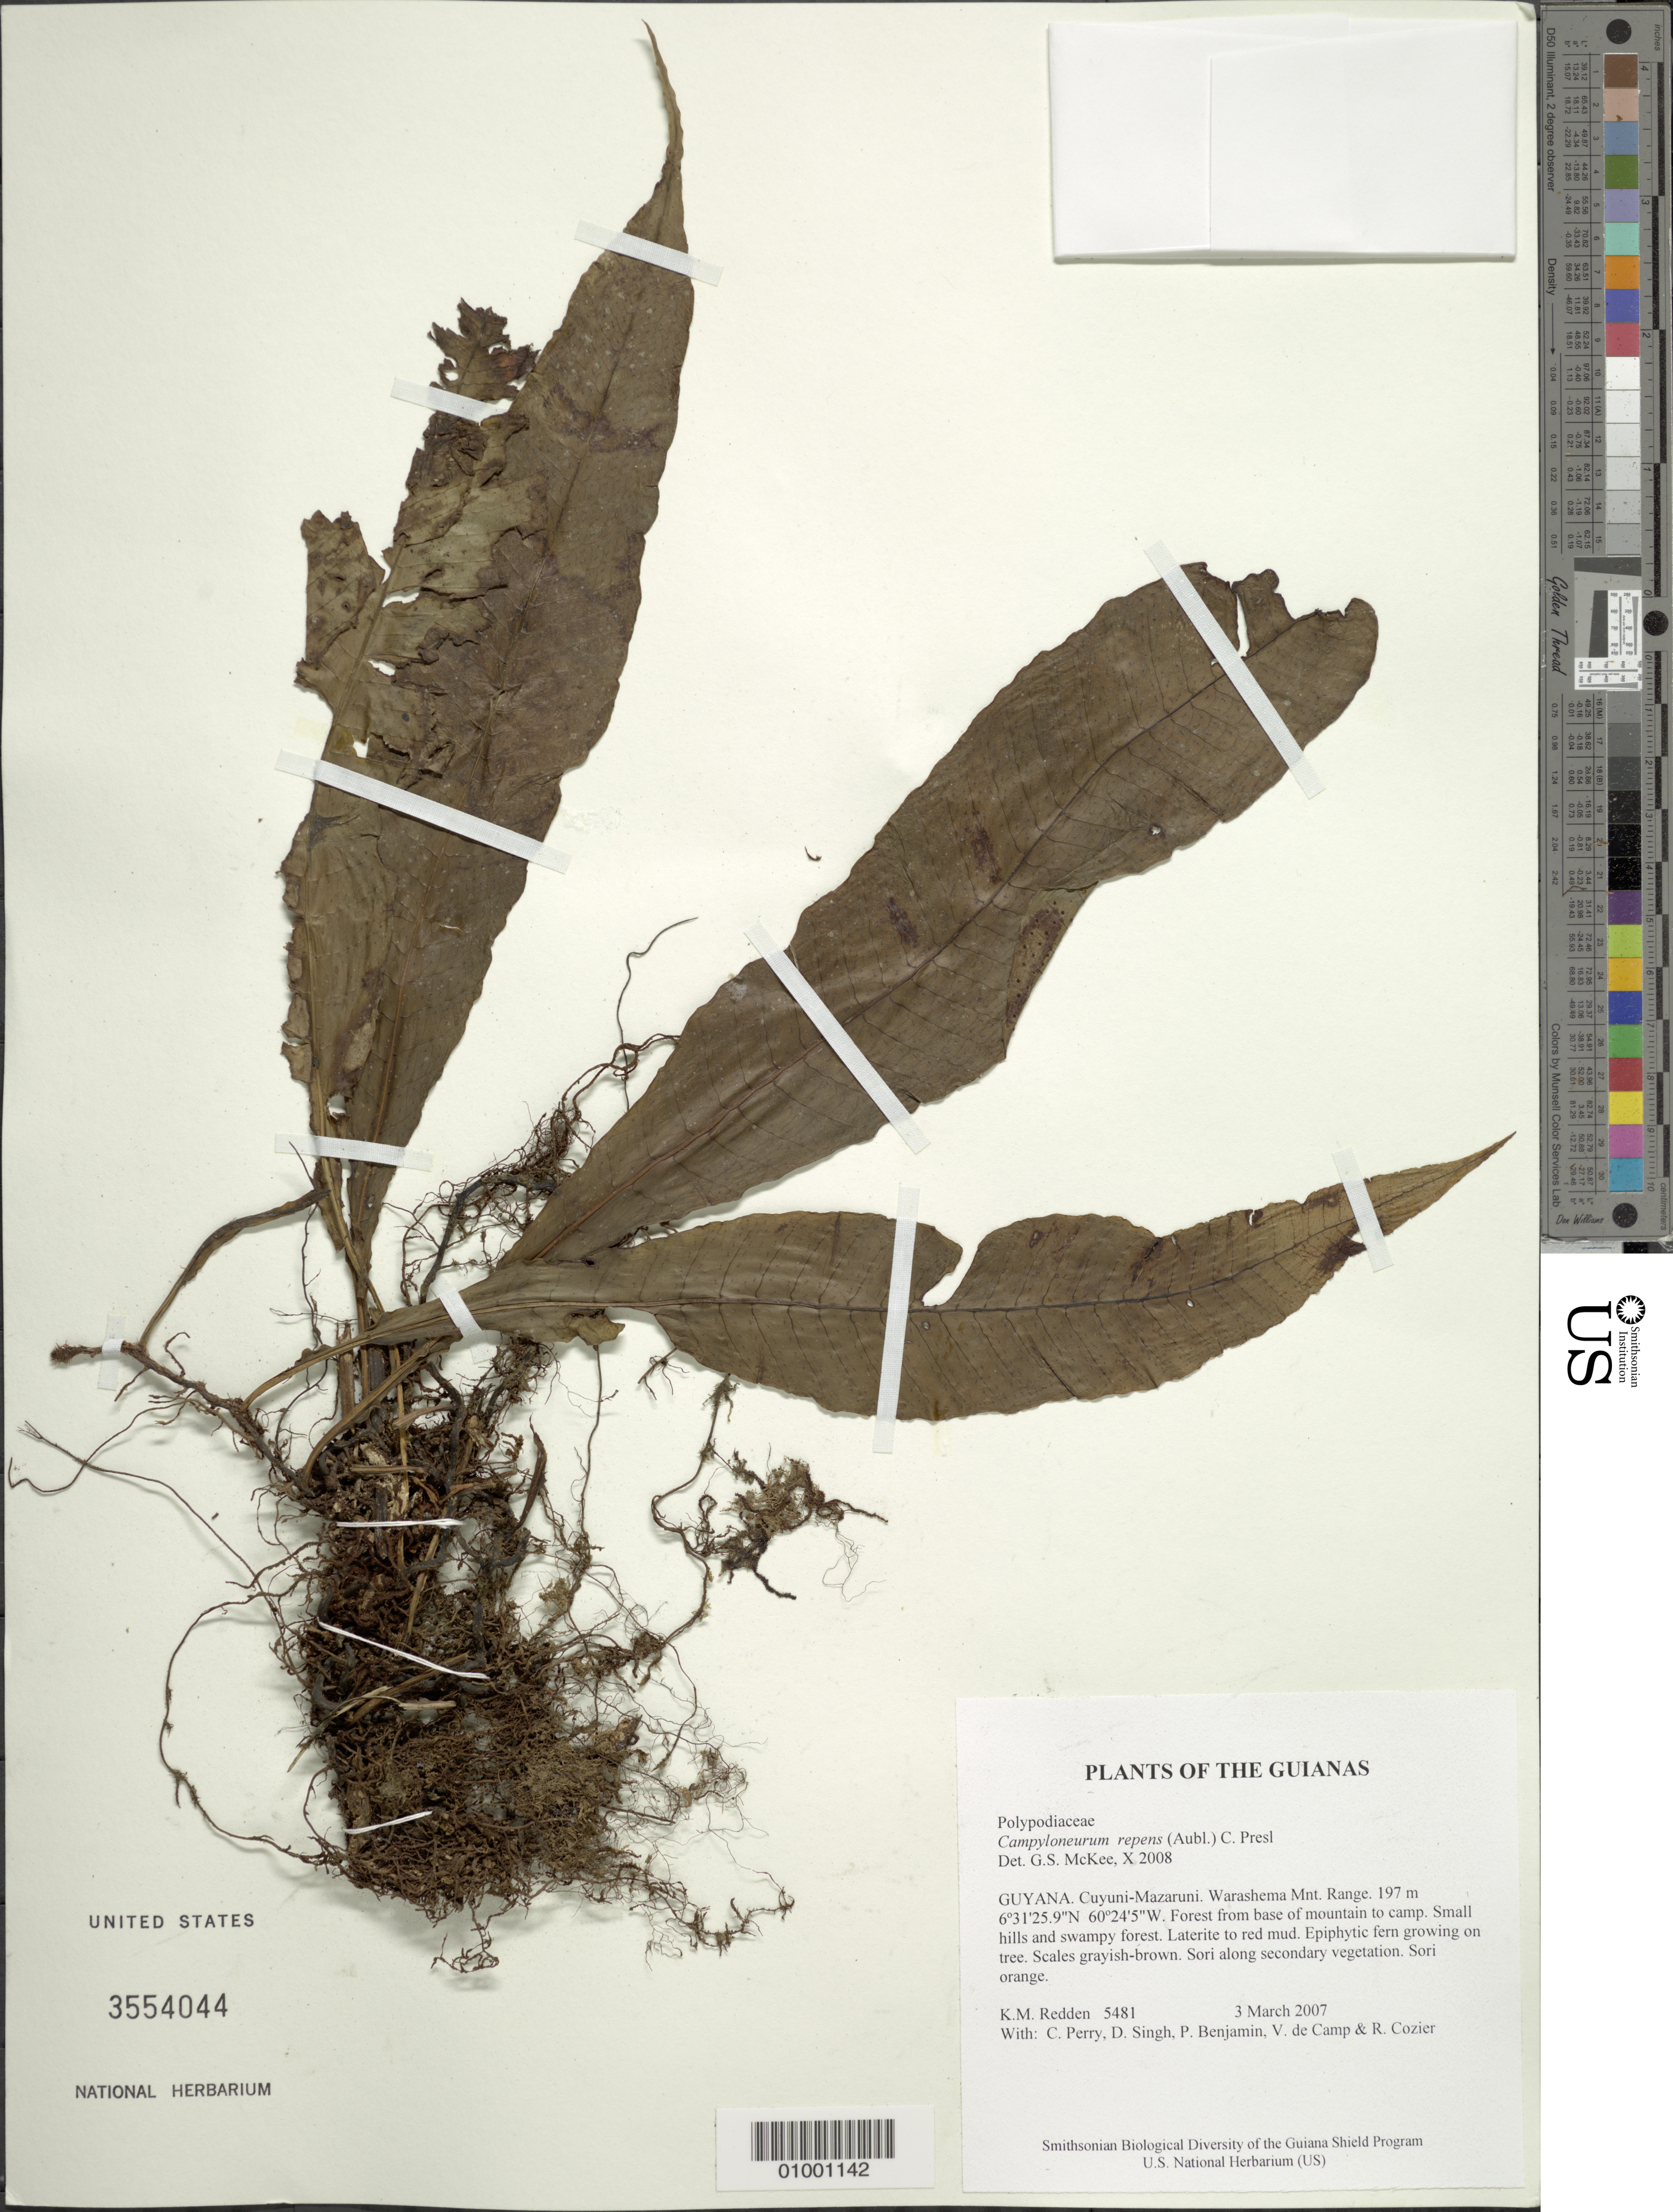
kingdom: Plantae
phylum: Tracheophyta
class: Polypodiopsida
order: Polypodiales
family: Polypodiaceae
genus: Campyloneurum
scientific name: Campyloneurum repens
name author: (Aubl.) C. Presl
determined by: McKee, G. S., (US), NMNH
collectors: K. M. Redden, C. Perry, D. Singh, P. Benjamin, V. De Camp & R. Cozier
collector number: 5481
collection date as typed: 3 March 2007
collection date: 2007-03-03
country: Guyana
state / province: Cuyuni-Mazaruni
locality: Warashema Mnt. Range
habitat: Forest from base of mountain to camp. Small hills and swampy forest. Laterite to red mud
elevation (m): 197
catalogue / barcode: US 3554044